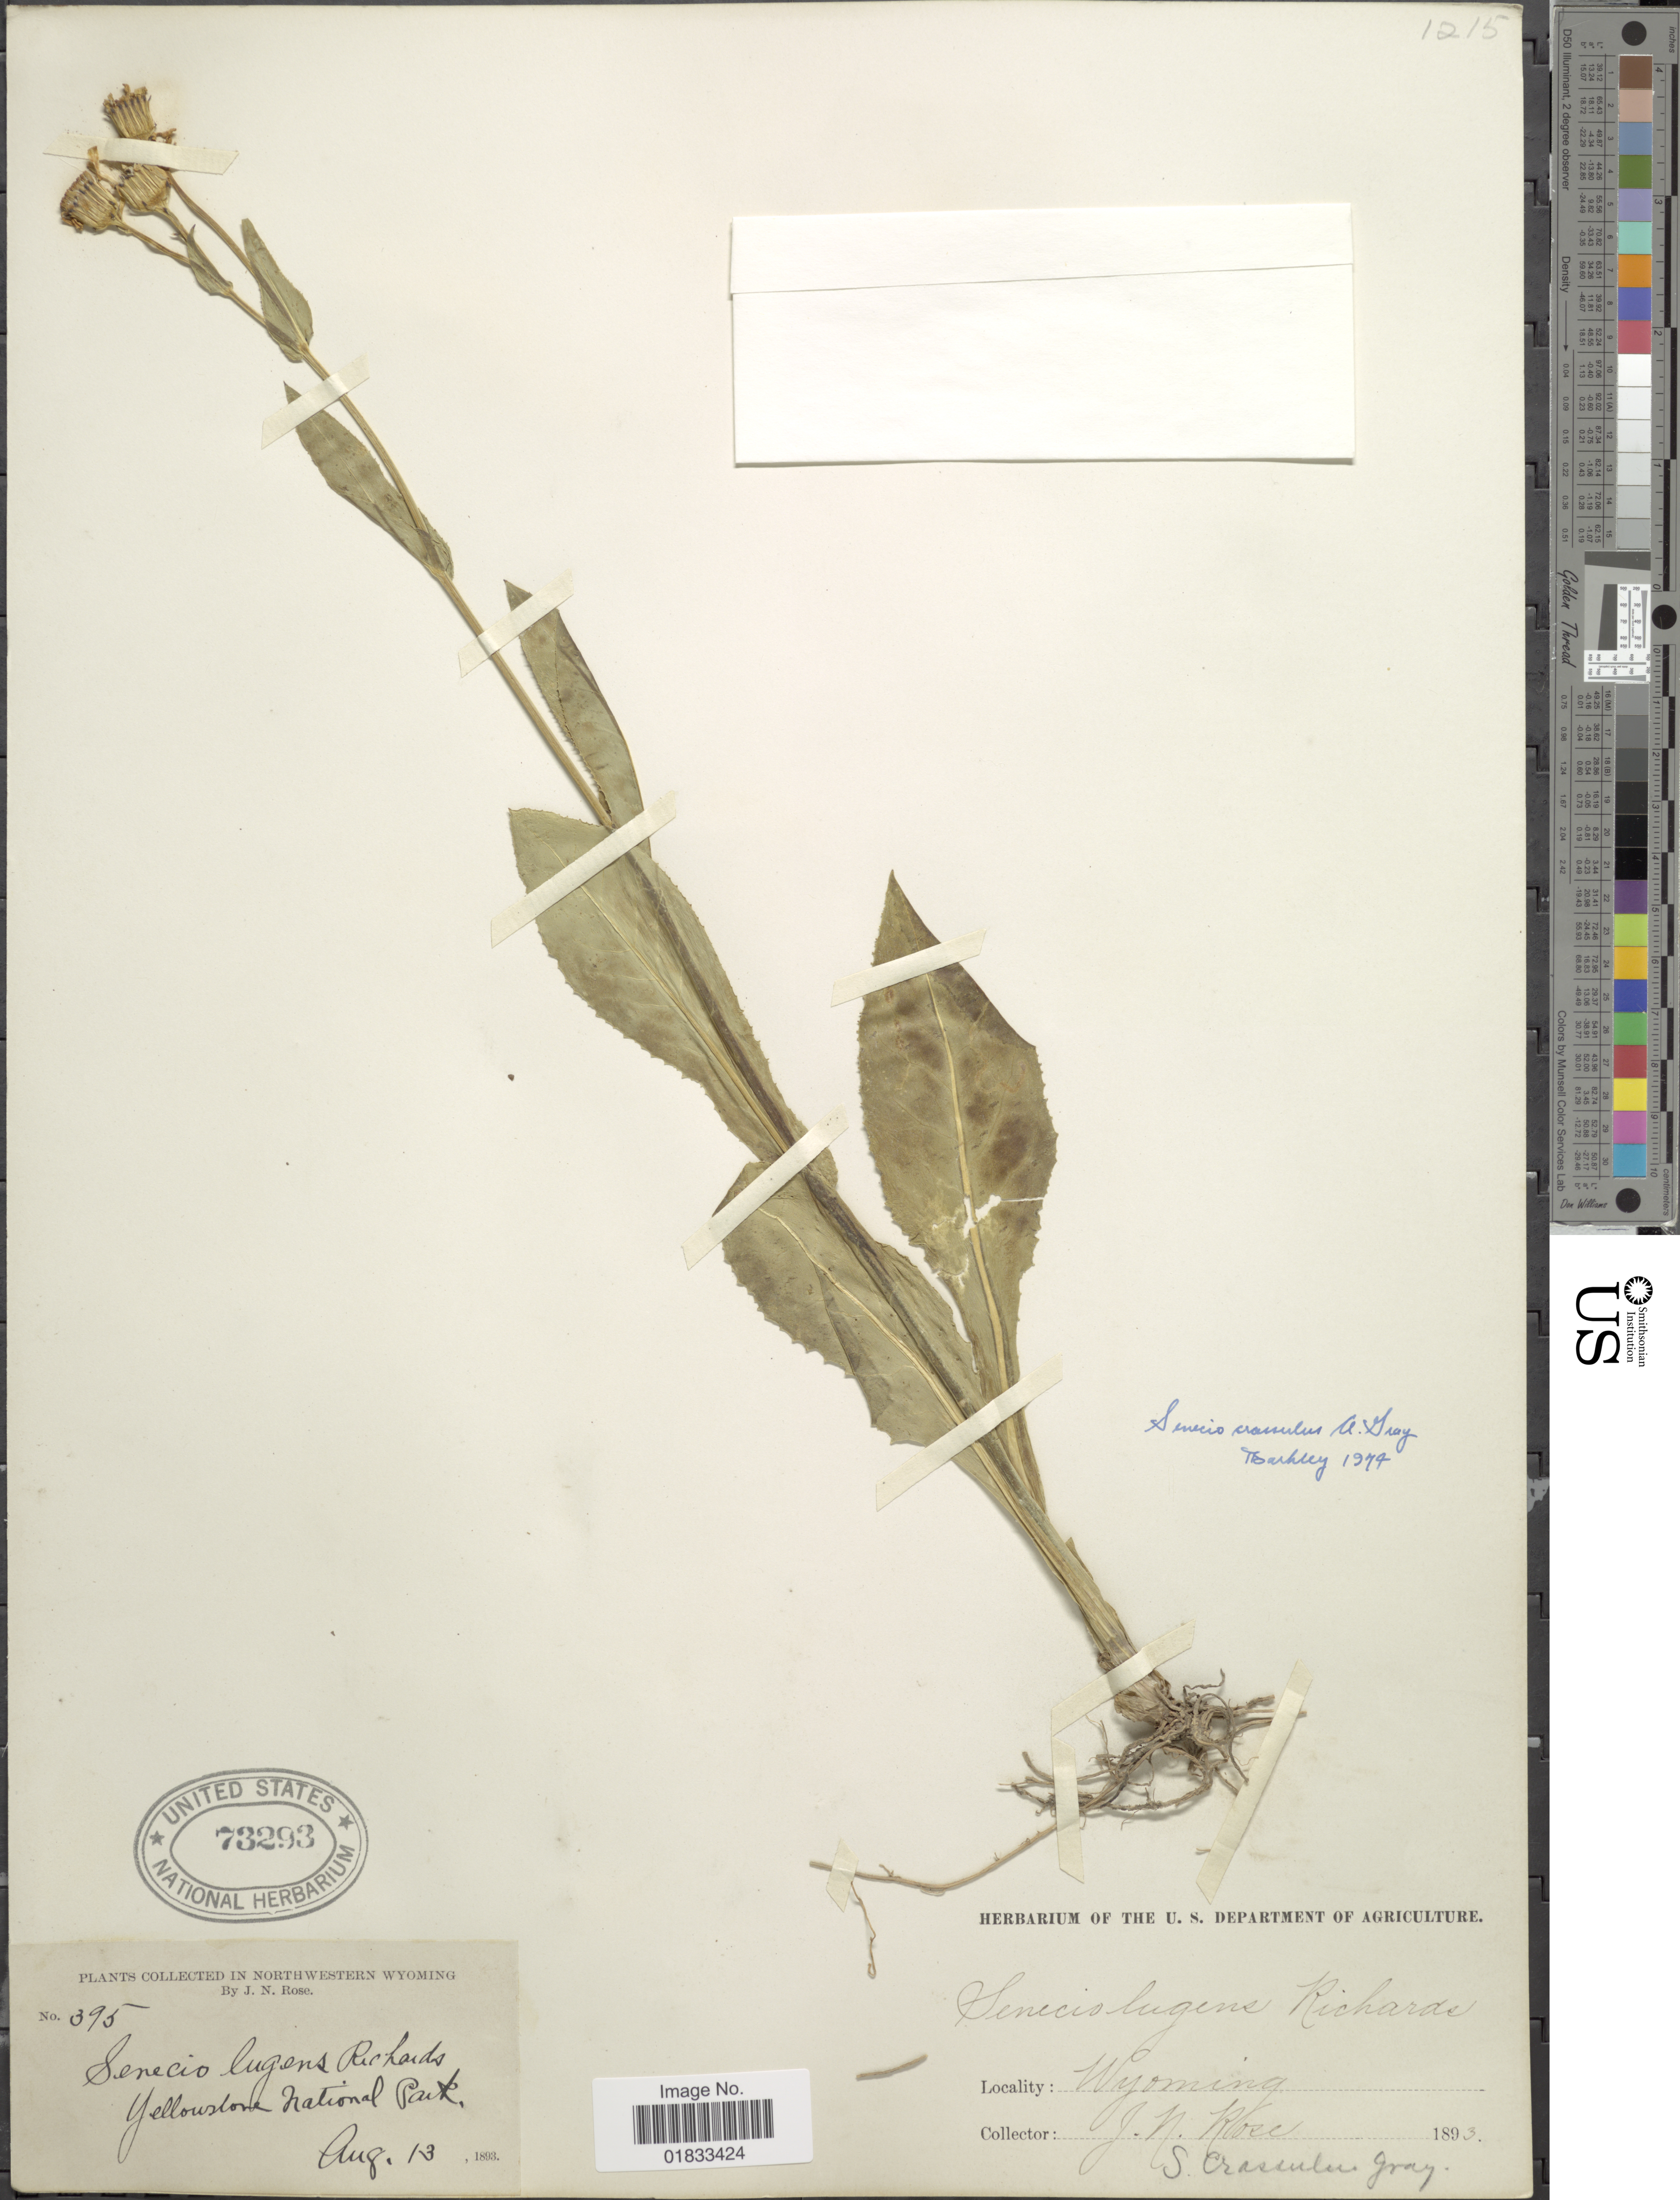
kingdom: Plantae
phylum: Tracheophyta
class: Magnoliopsida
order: Asterales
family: Asteraceae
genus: Senecio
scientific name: Senecio crassulus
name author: A. Gray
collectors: J. N. Rose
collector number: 395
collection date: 1893-08-13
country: United States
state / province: Wyoming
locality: Northwestern Wyoming, Yellowstone National Park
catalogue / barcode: US 73293